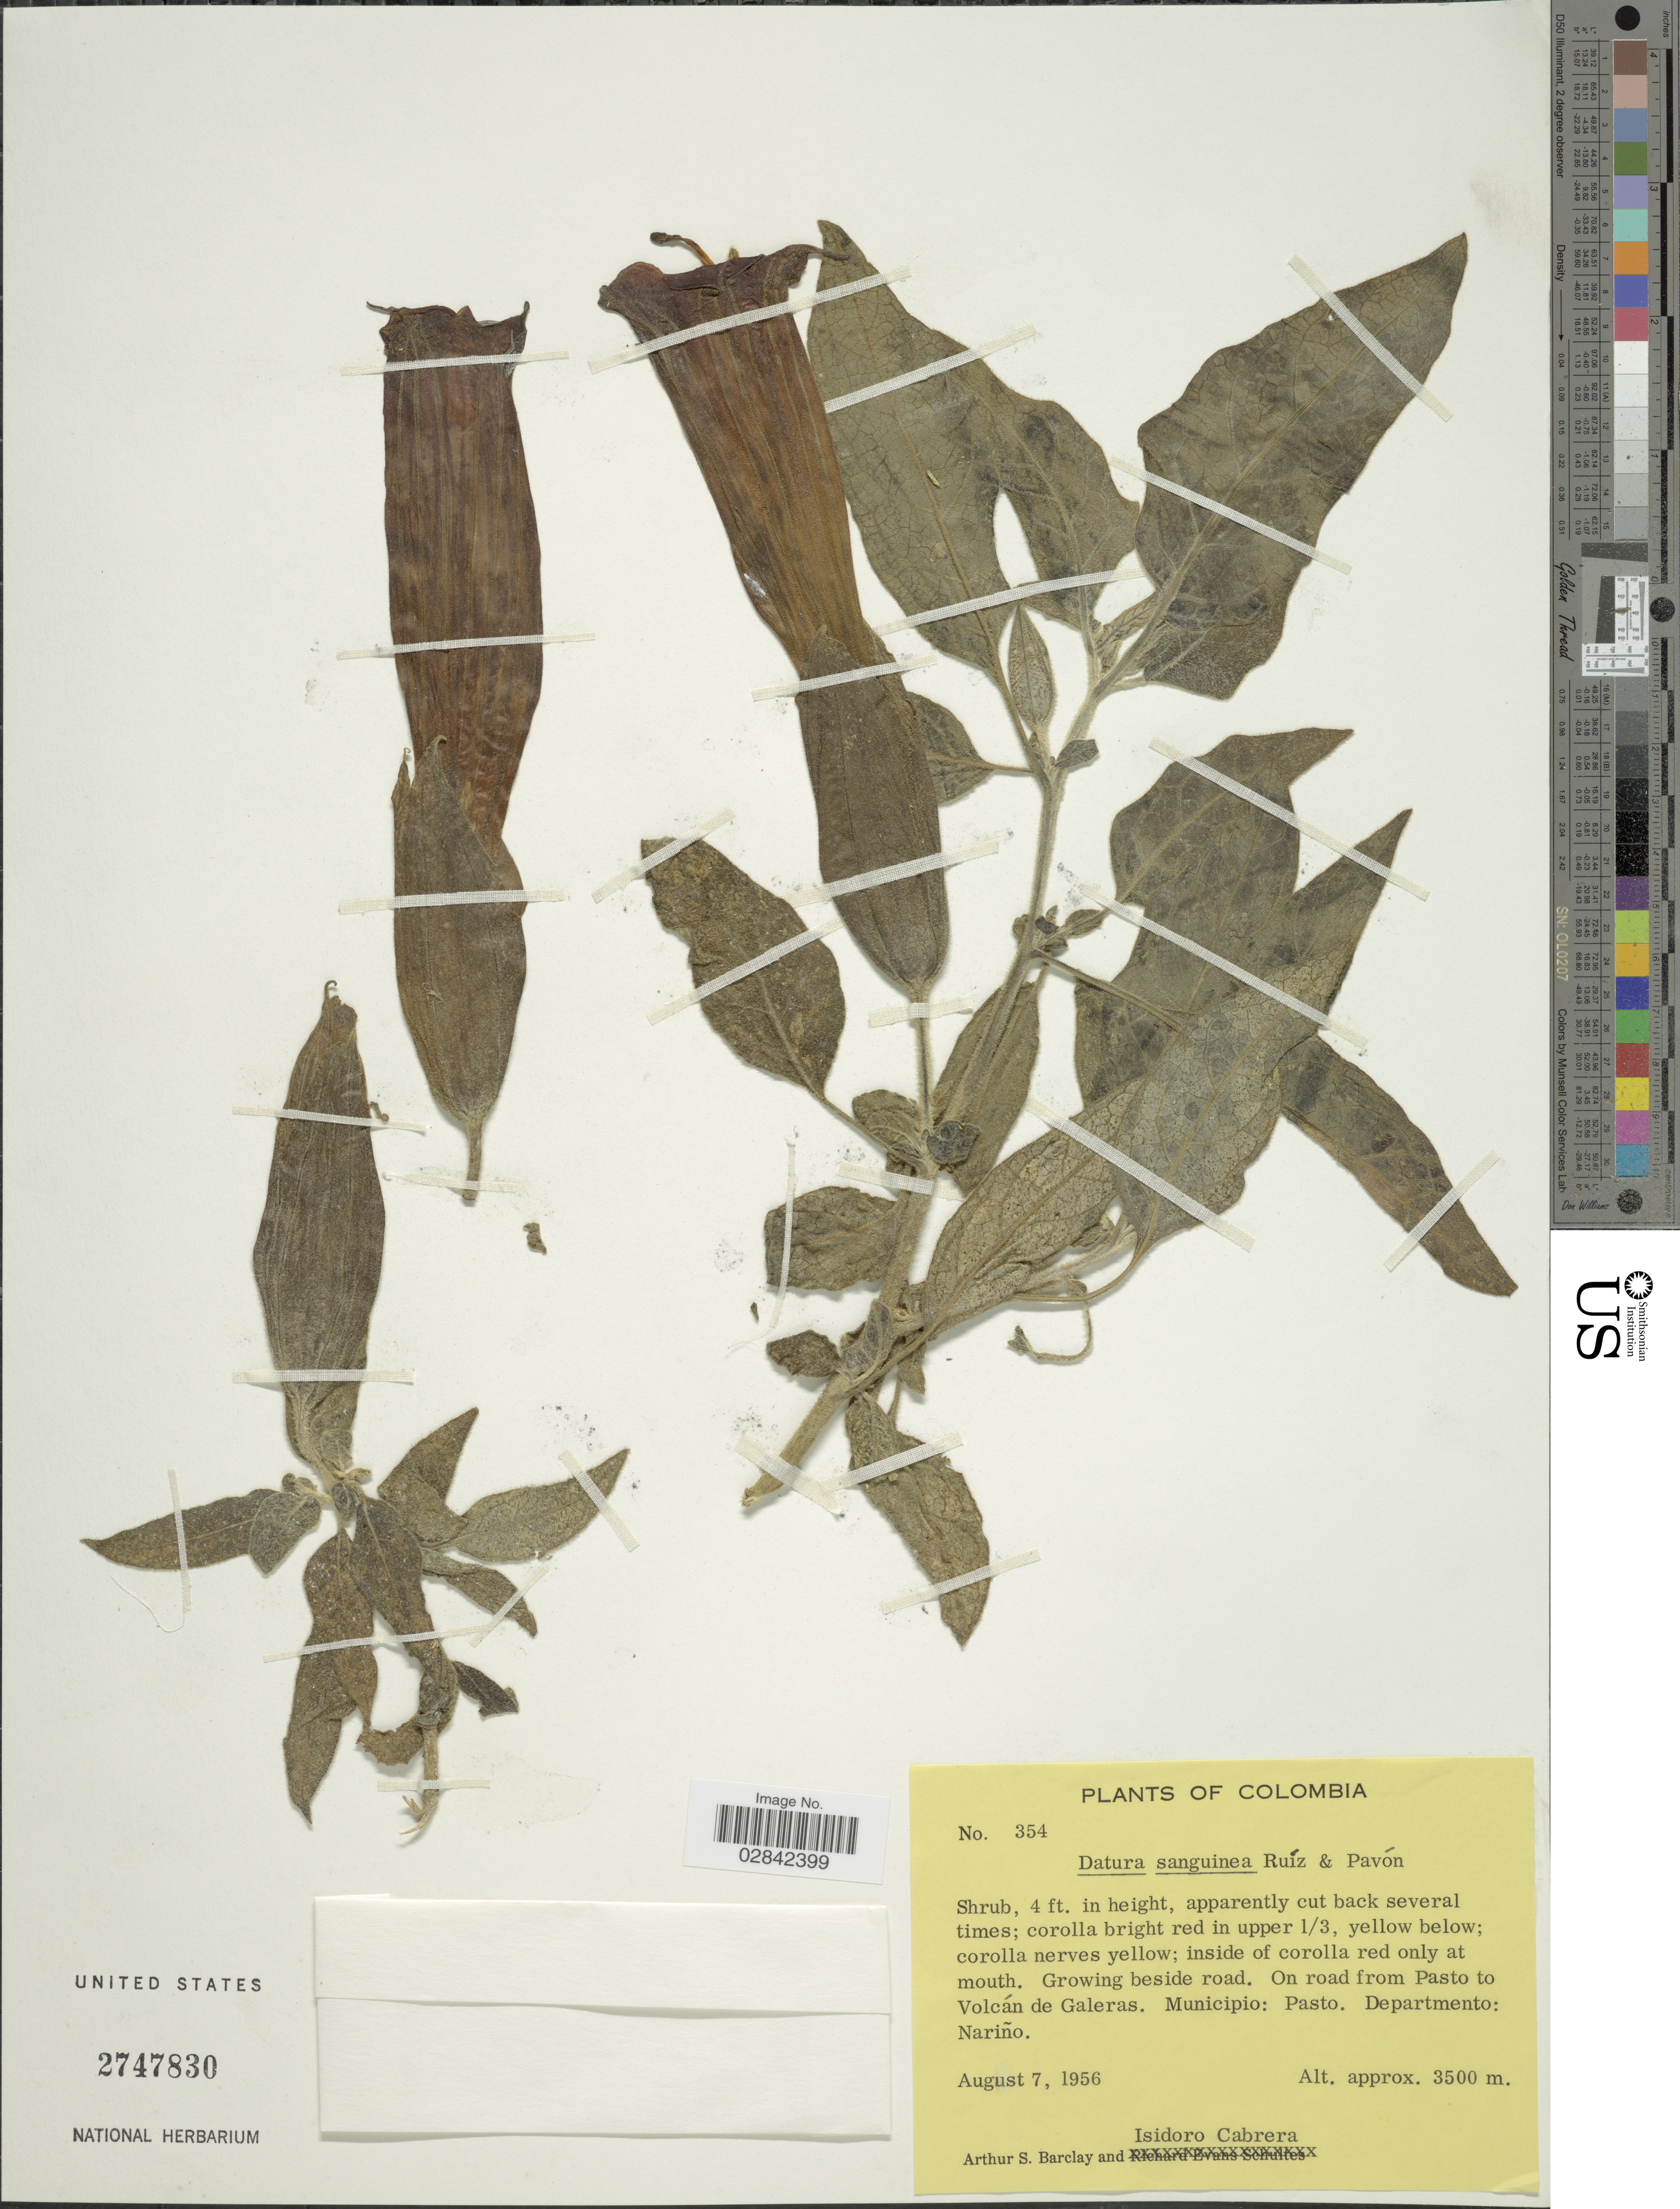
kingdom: Plantae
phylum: Tracheophyta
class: Magnoliopsida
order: Solanales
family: Solanaceae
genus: Brugmansia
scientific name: Brugmansia sanguinea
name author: (Ruiz & Pav.) D. Don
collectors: A. S. Barclay & I. Cabrera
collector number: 354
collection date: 1956-08-07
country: Colombia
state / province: Nariño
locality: On road from Pasto to Volcán de Galeras, Municipio: Pasto, Departmento: Nariño.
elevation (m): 3500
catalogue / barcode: US 2747830